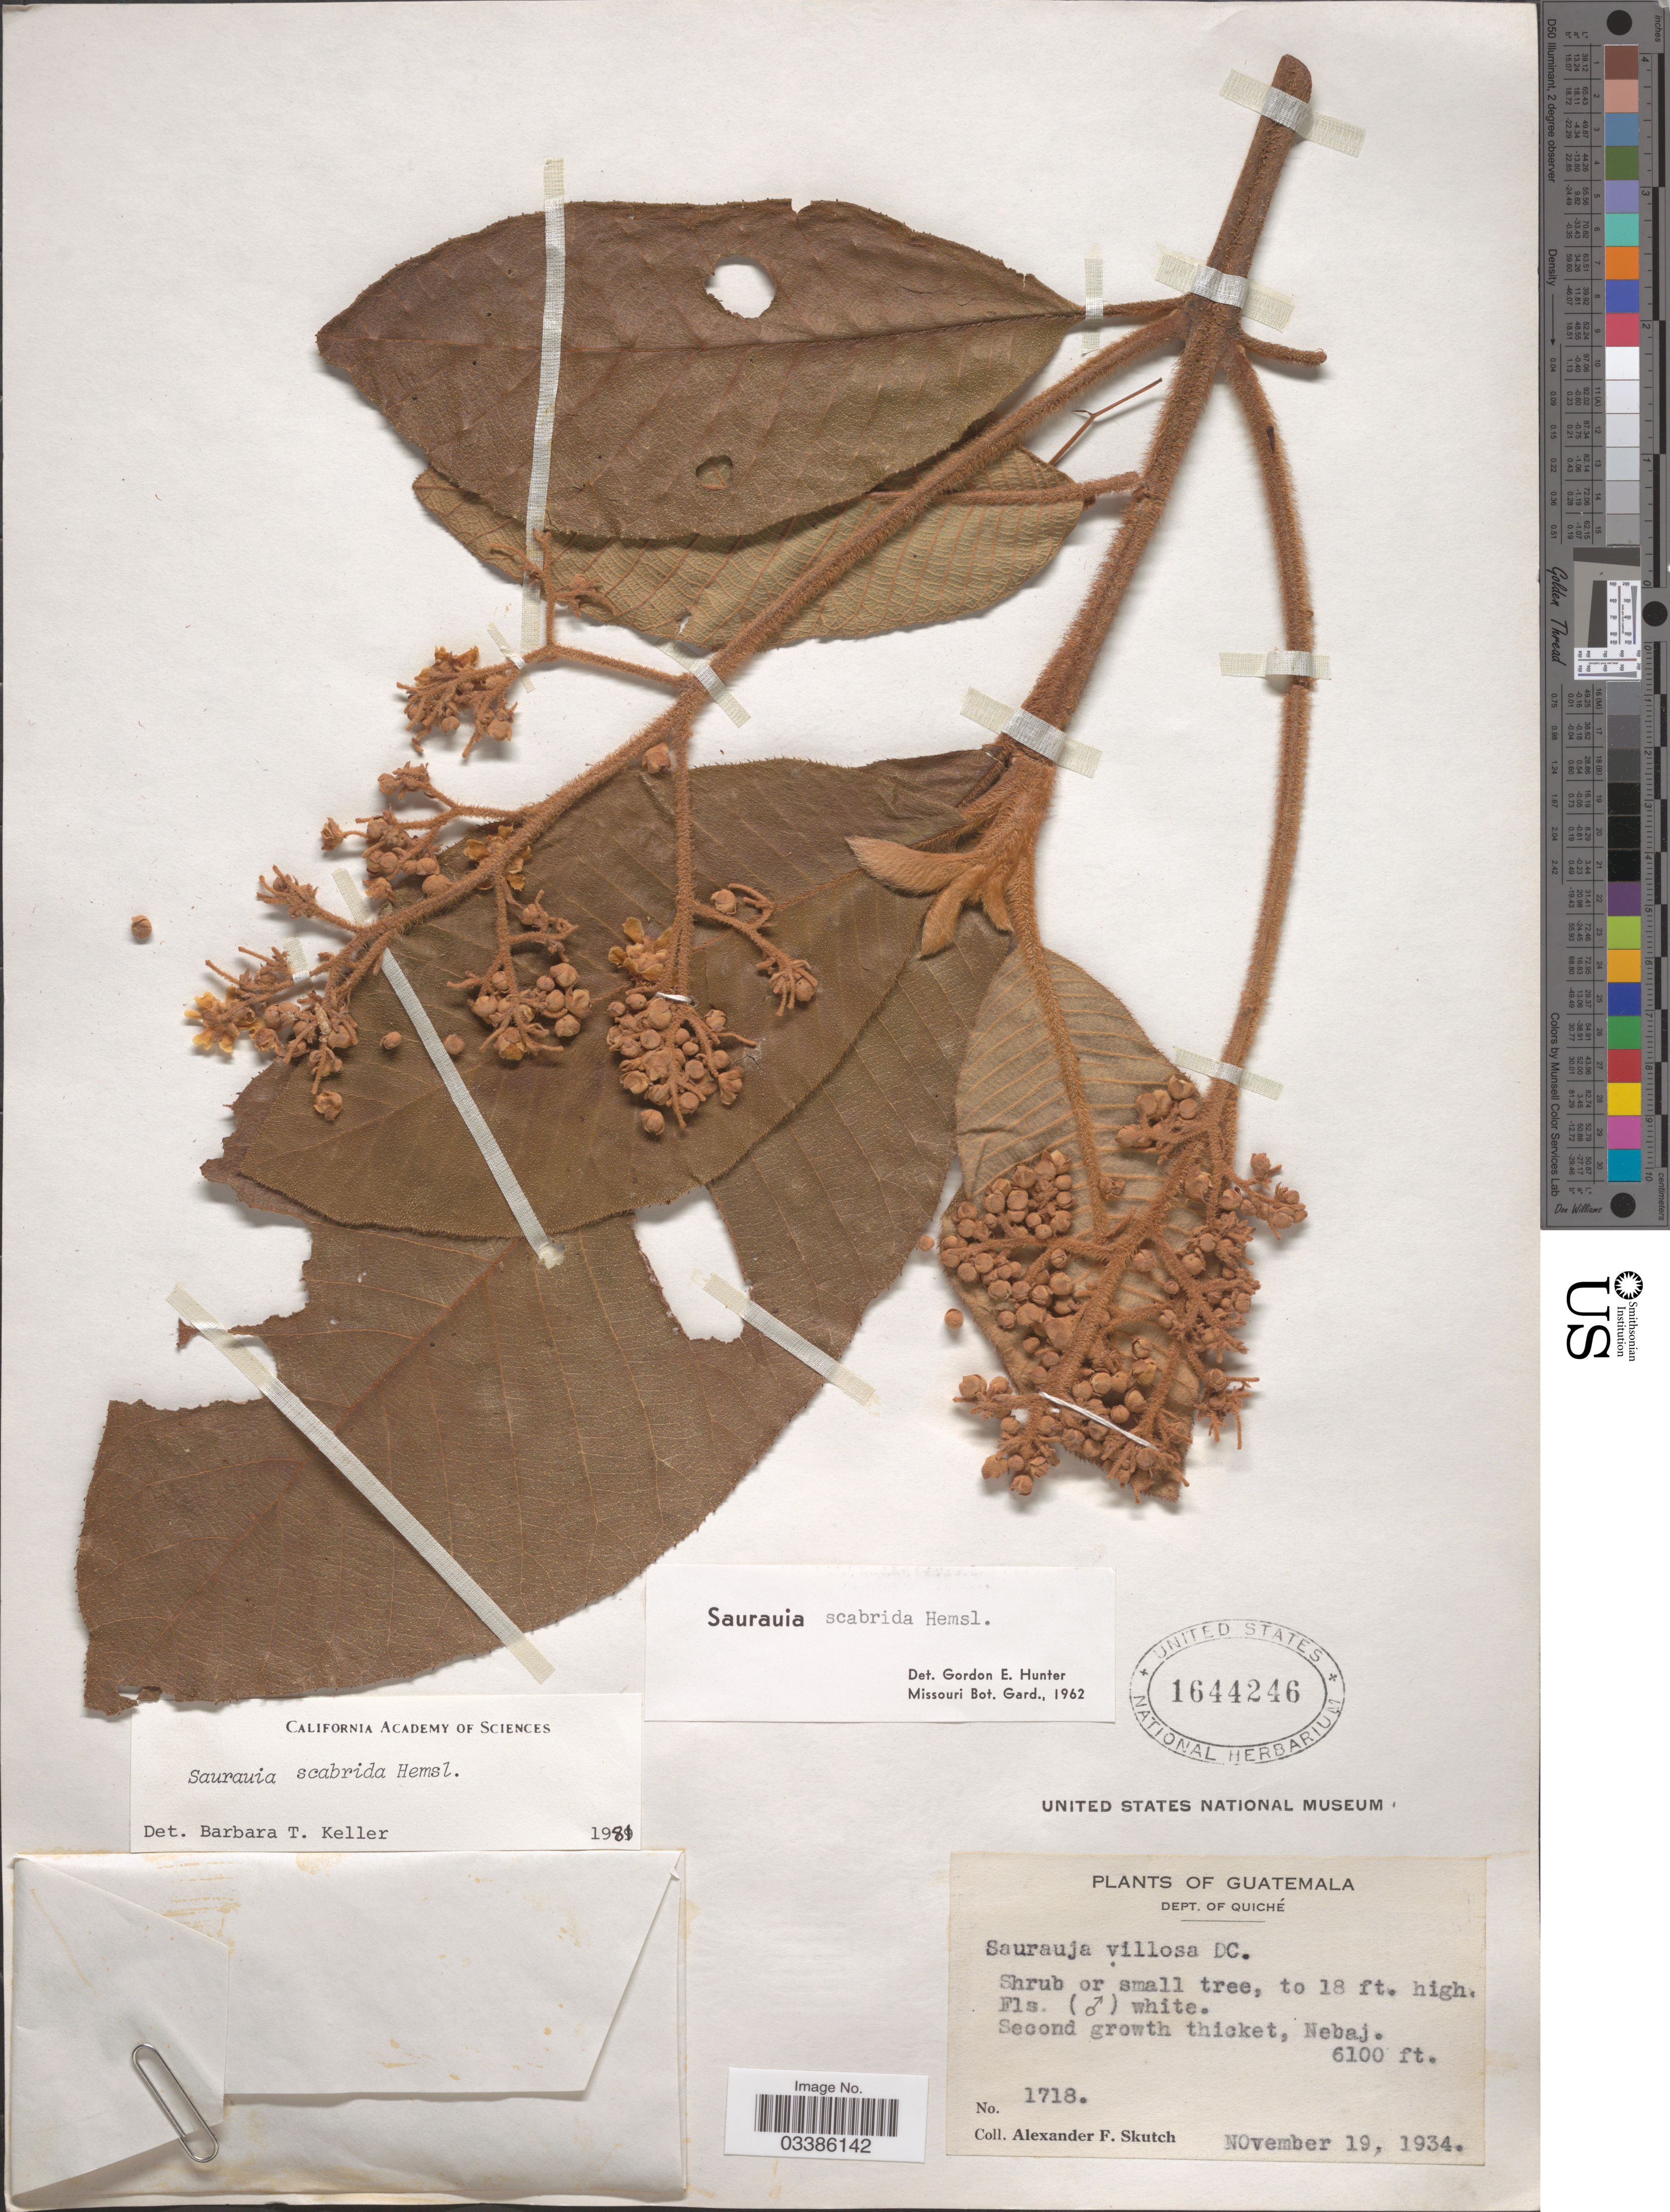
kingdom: Plantae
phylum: Tracheophyta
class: Magnoliopsida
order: Ericales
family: Actinidiaceae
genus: Saurauia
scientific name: Saurauia scabrida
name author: Hemsl.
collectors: A. F. Skutch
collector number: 1718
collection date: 1934-11-19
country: Guatemala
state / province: El Quiché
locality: Dept. of Quiché. Second growth thicket, Nebaj.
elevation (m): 1859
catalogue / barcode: US 1644246